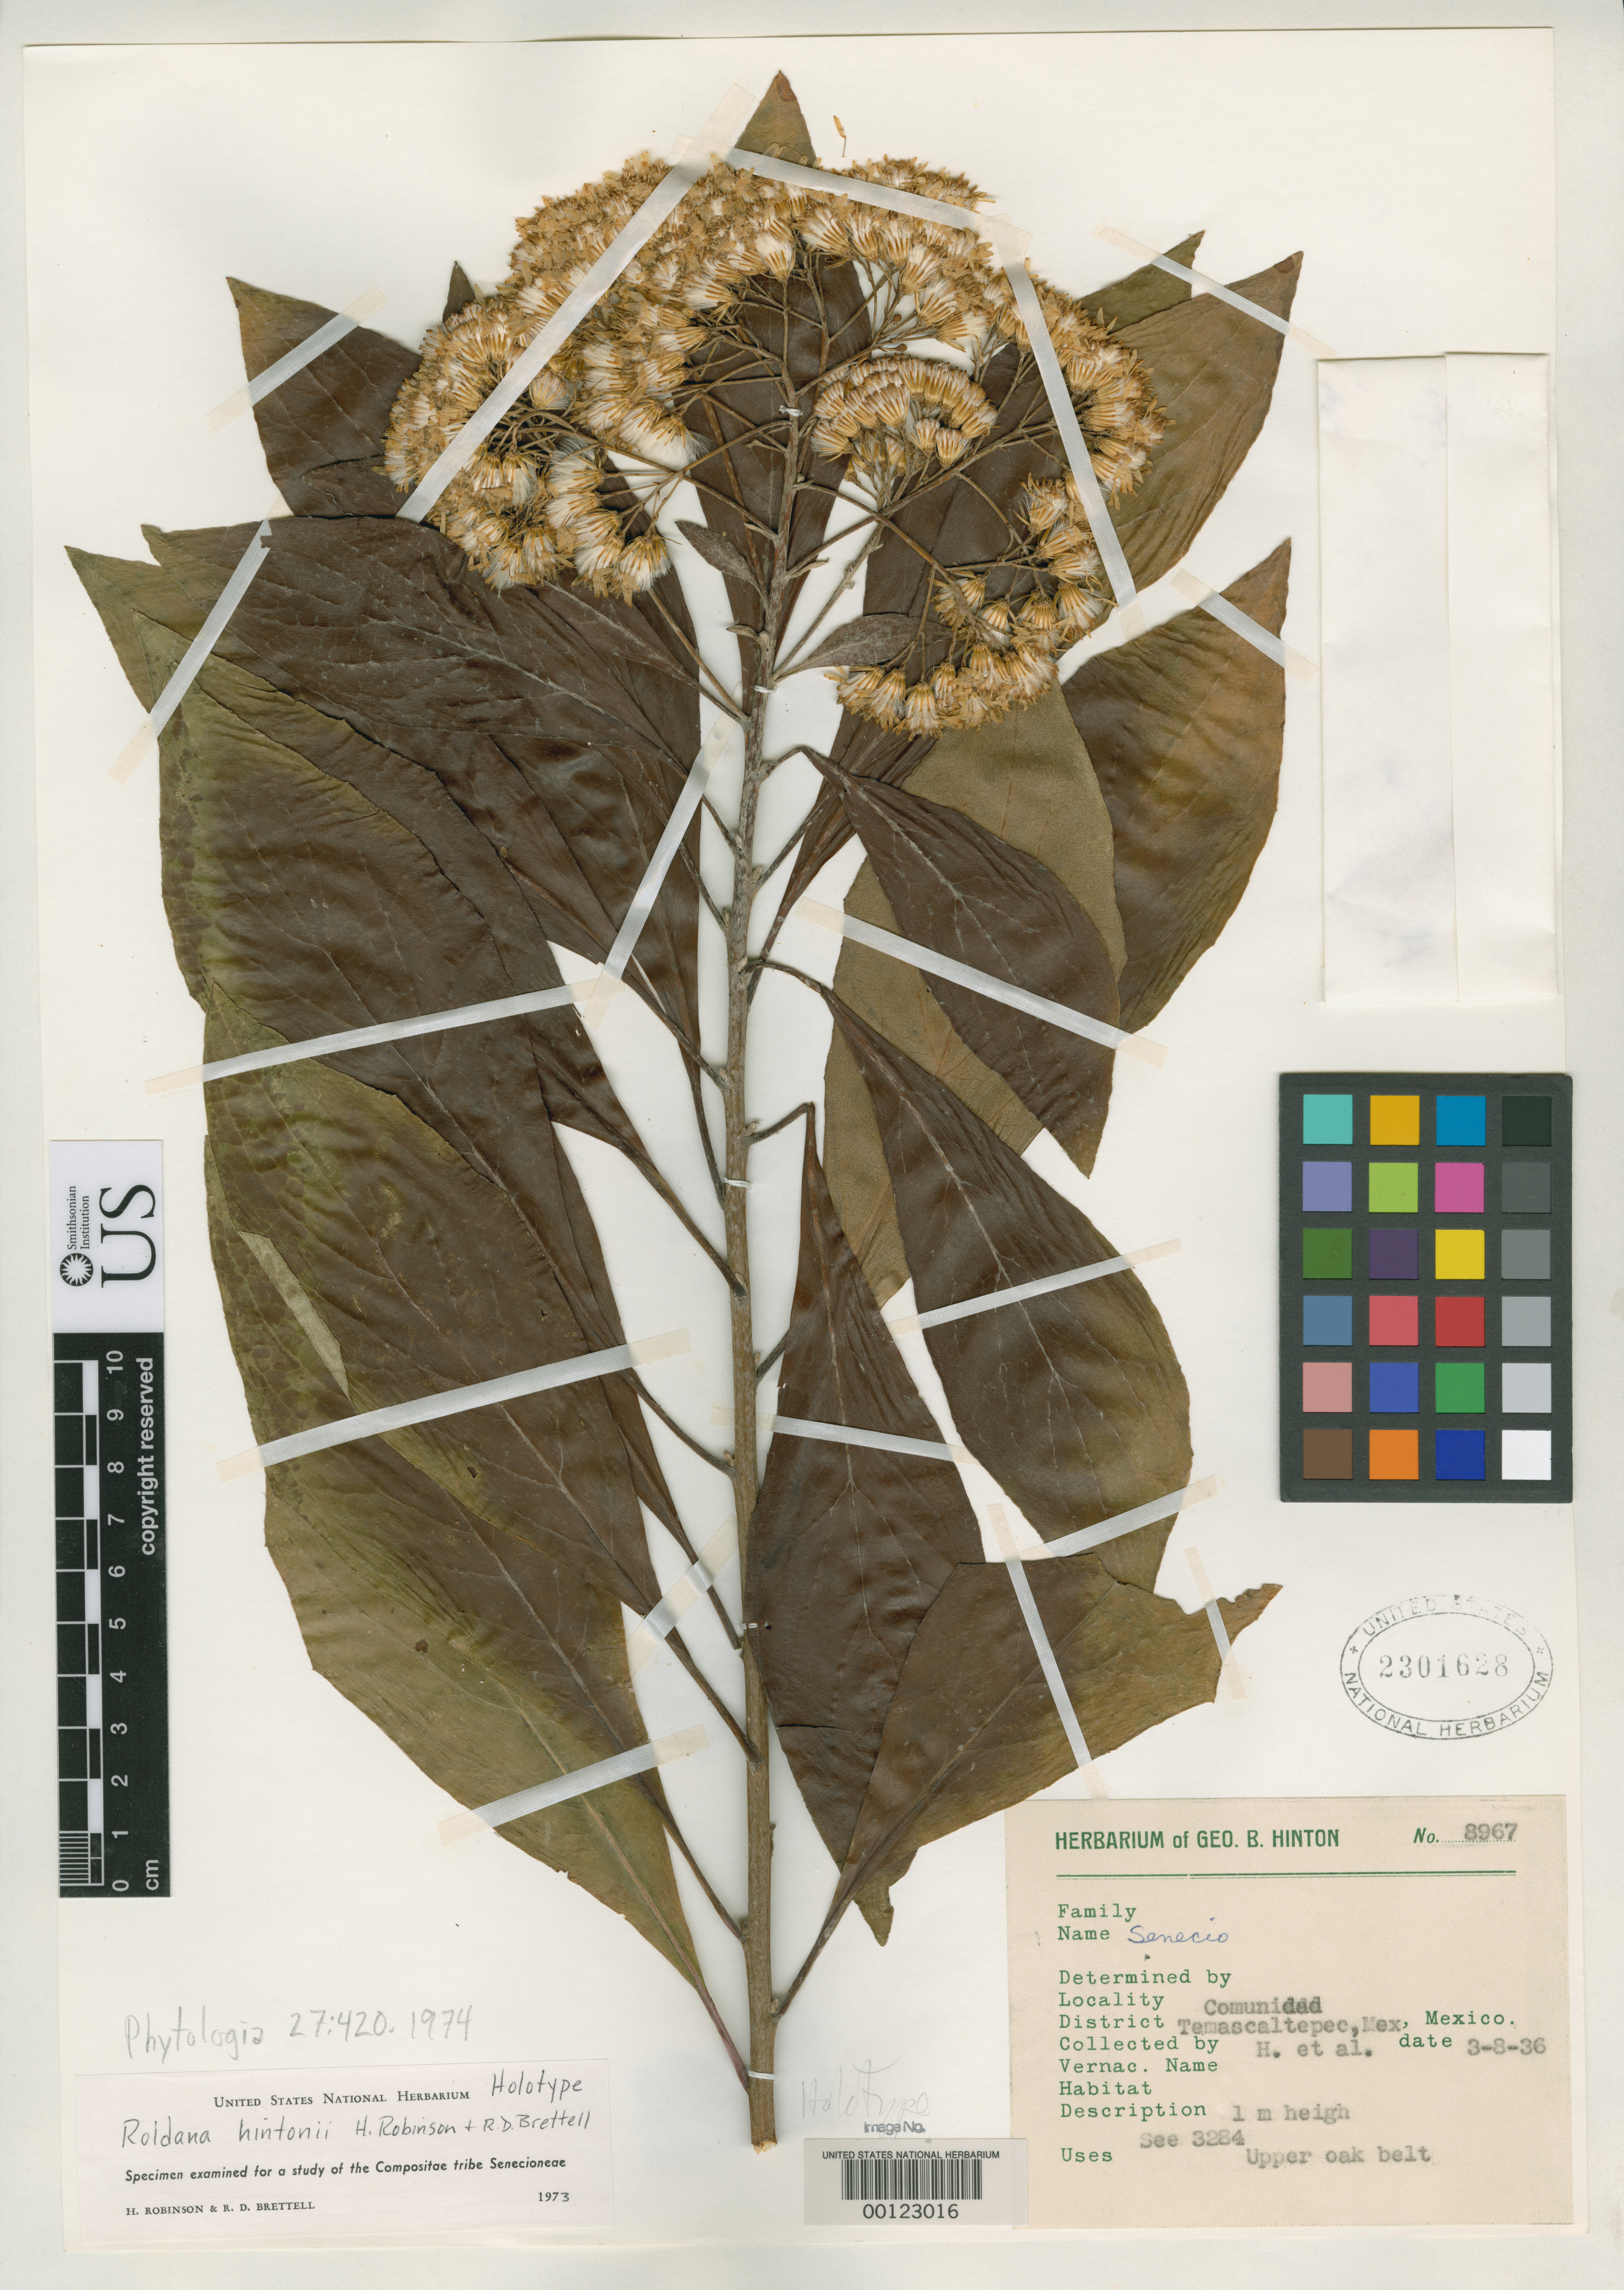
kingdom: Plantae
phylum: Tracheophyta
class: Magnoliopsida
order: Asterales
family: Asteraceae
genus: Roldana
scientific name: Roldana hintonii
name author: H. Rob. & Brettell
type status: Holotype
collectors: G. B. Hinton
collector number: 8967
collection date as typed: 03 Aug 1936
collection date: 1936-08-03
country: Mexico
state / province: México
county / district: Temascaltepec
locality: Temascaltepec, Comunidad.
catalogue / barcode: US 2301628